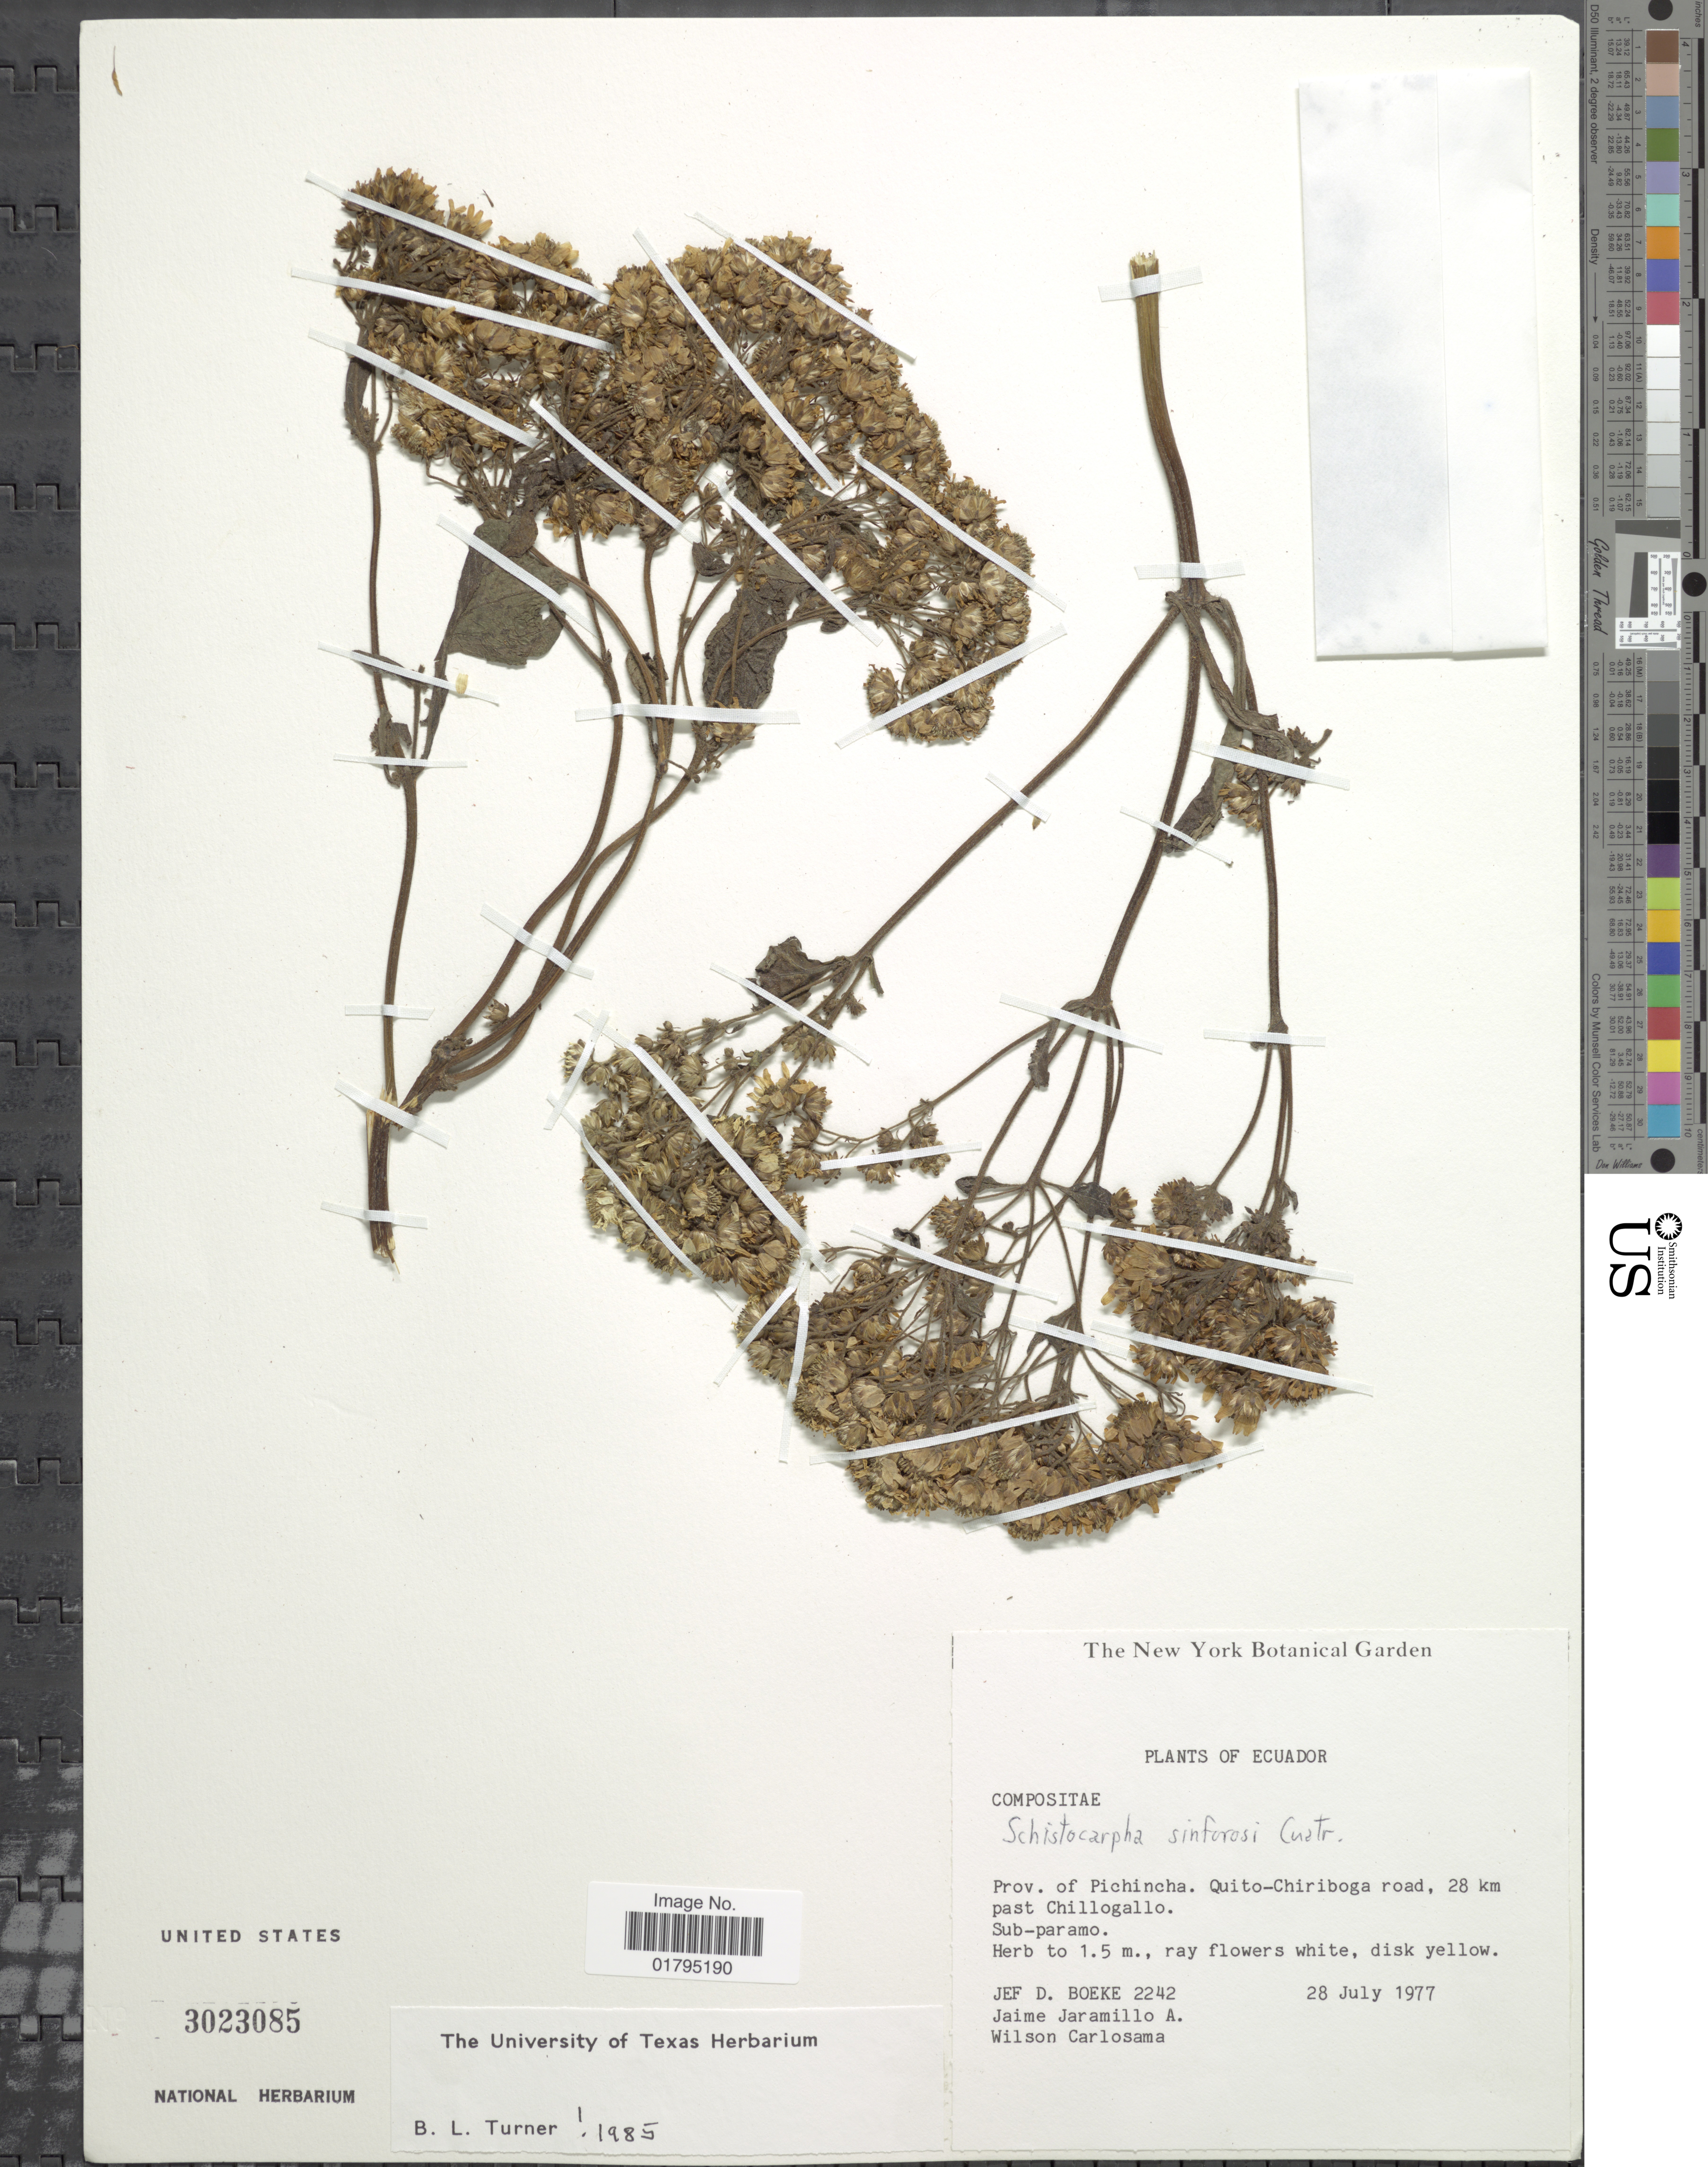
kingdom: Plantae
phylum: Tracheophyta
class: Magnoliopsida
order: Asterales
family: Asteraceae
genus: Schistocarpha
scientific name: Schistocarpha sinforosii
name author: Cuatrec.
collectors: J. D. Boeke, J. L. Jaramillo & W. Carlosama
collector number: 2242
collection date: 1977-07-28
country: Ecuador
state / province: Pichincha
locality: Quito-Chiriboga road, 28 km past Chillogallo.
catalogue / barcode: US 3023085